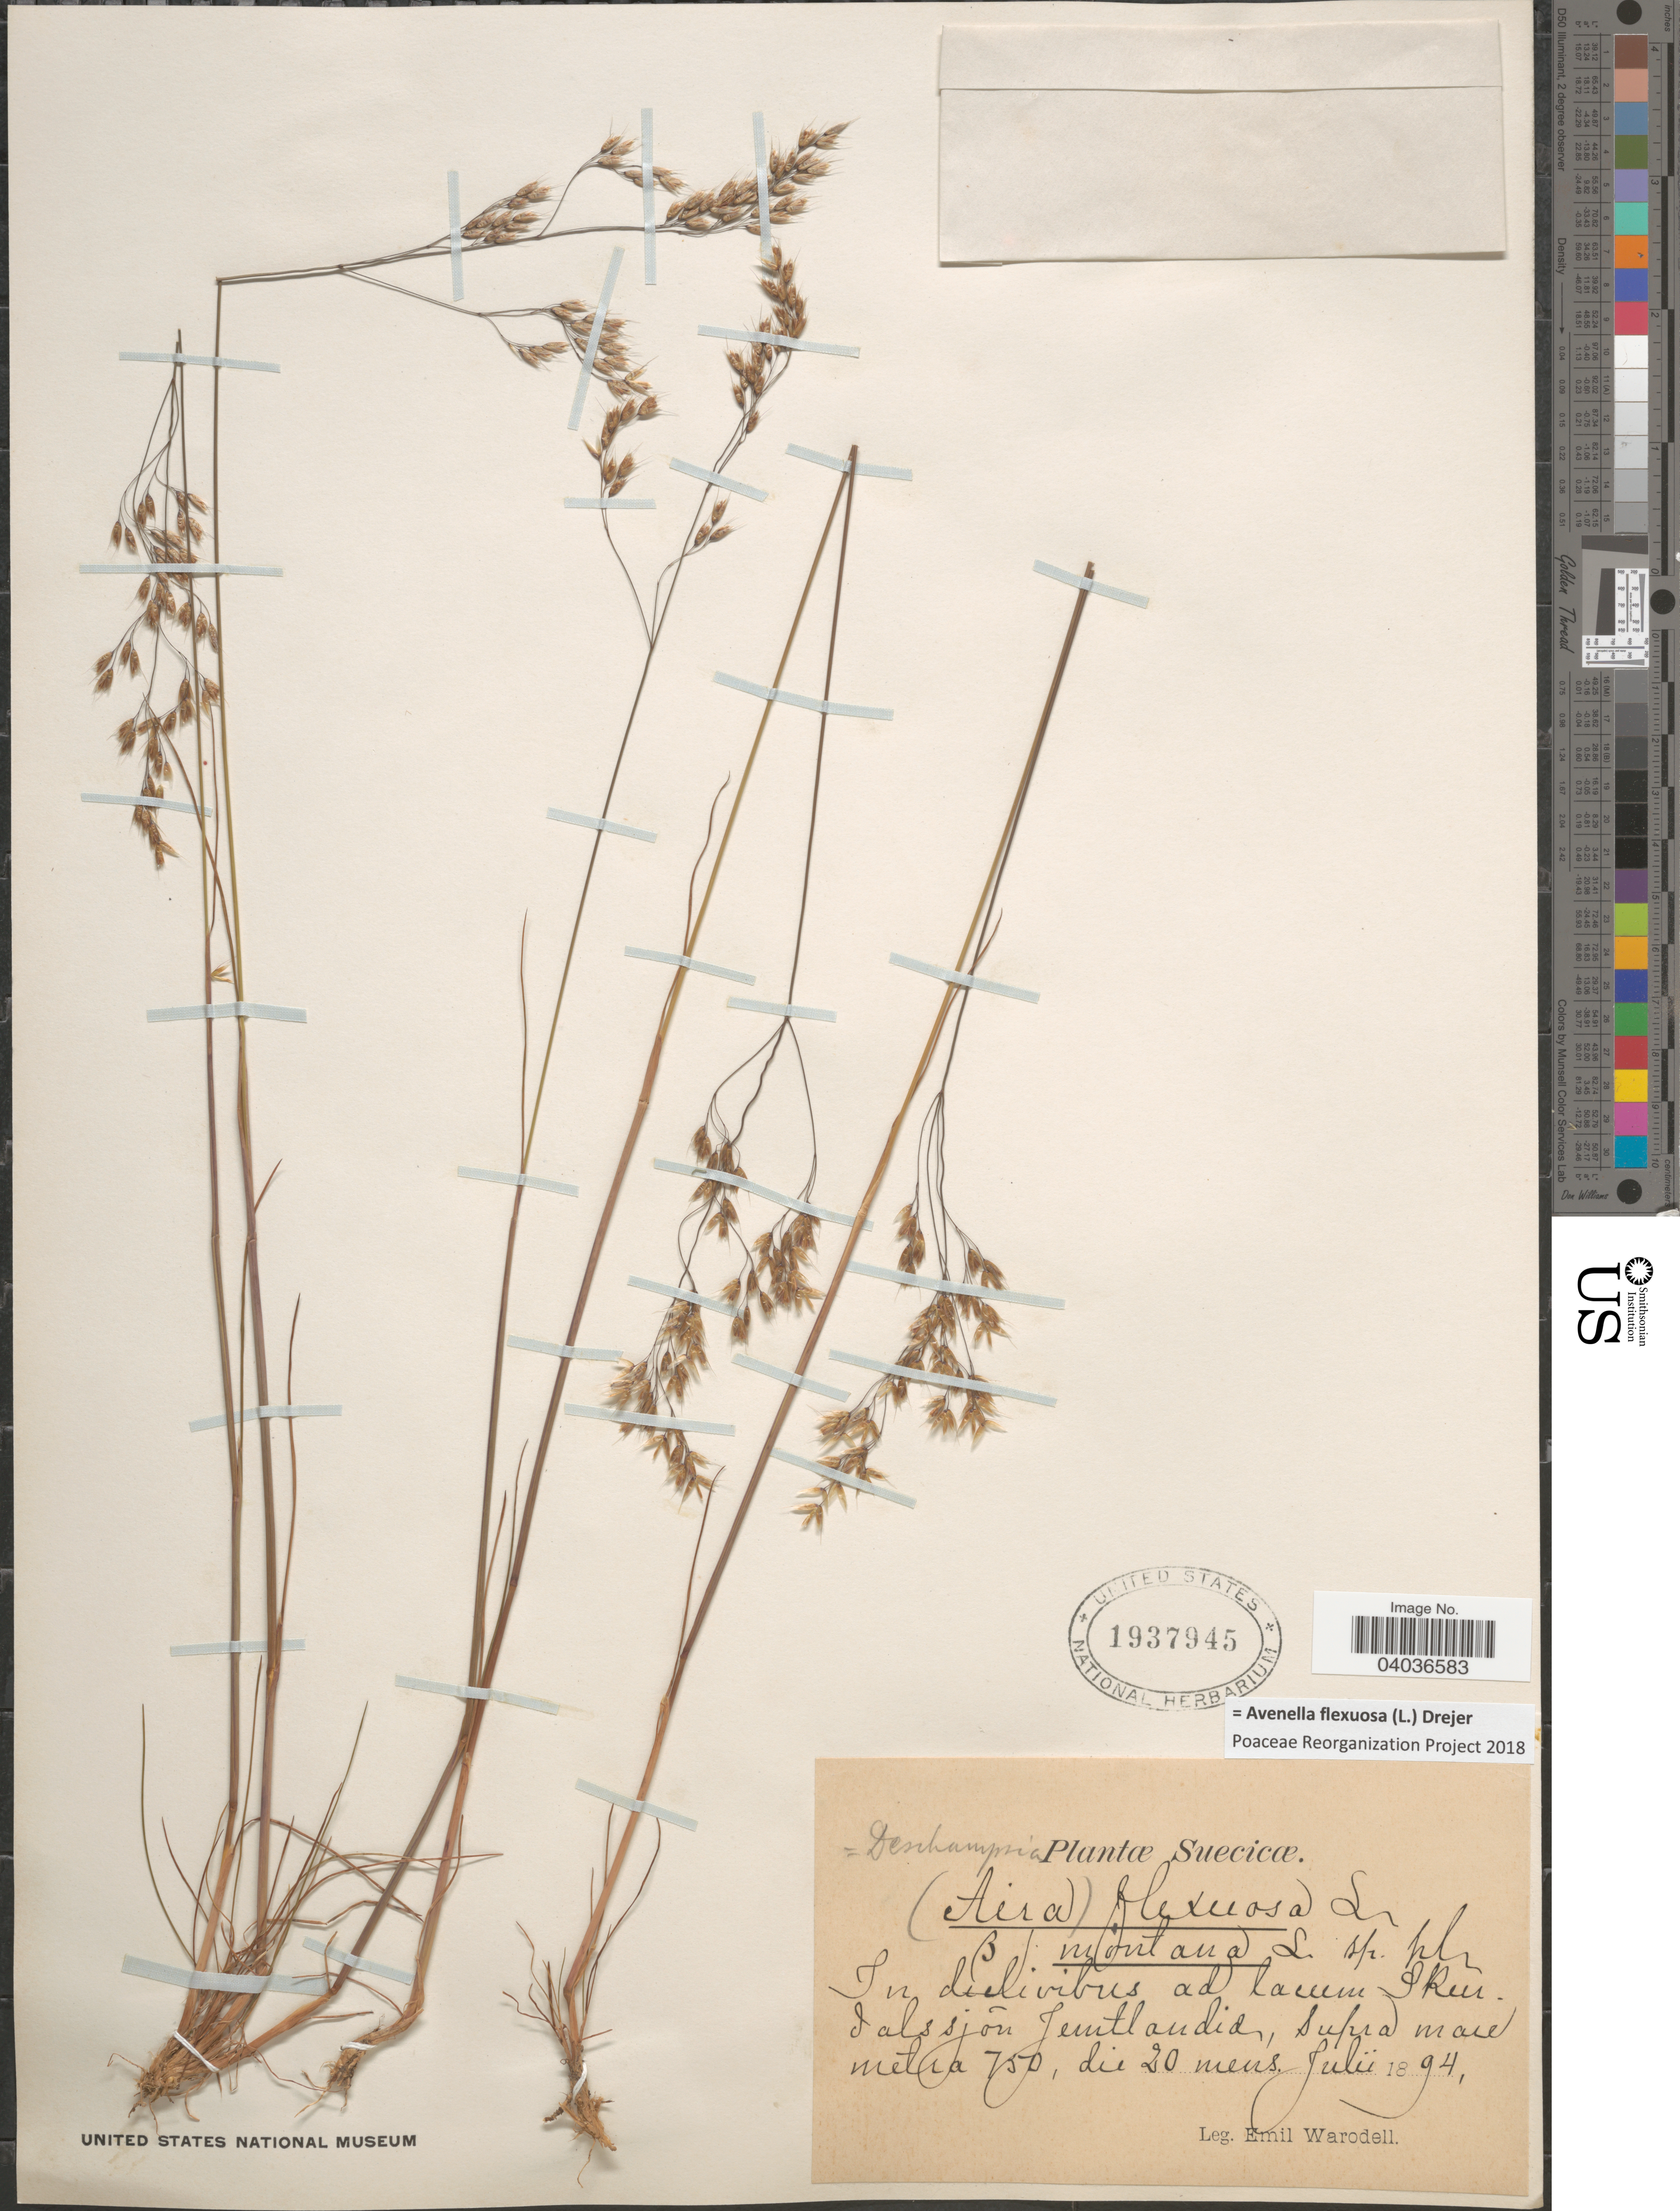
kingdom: Plantae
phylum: Tracheophyta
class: Liliopsida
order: Poales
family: Poaceae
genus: Avenella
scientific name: Avenella flexuosa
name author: (L.) Drejer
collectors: E. Warodell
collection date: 1894-07-20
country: Sweden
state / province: Jämtland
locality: Suecicæ. In diclivibus ad lacum Skurdalssjón Jemtlandia.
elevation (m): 750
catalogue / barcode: US 1937945